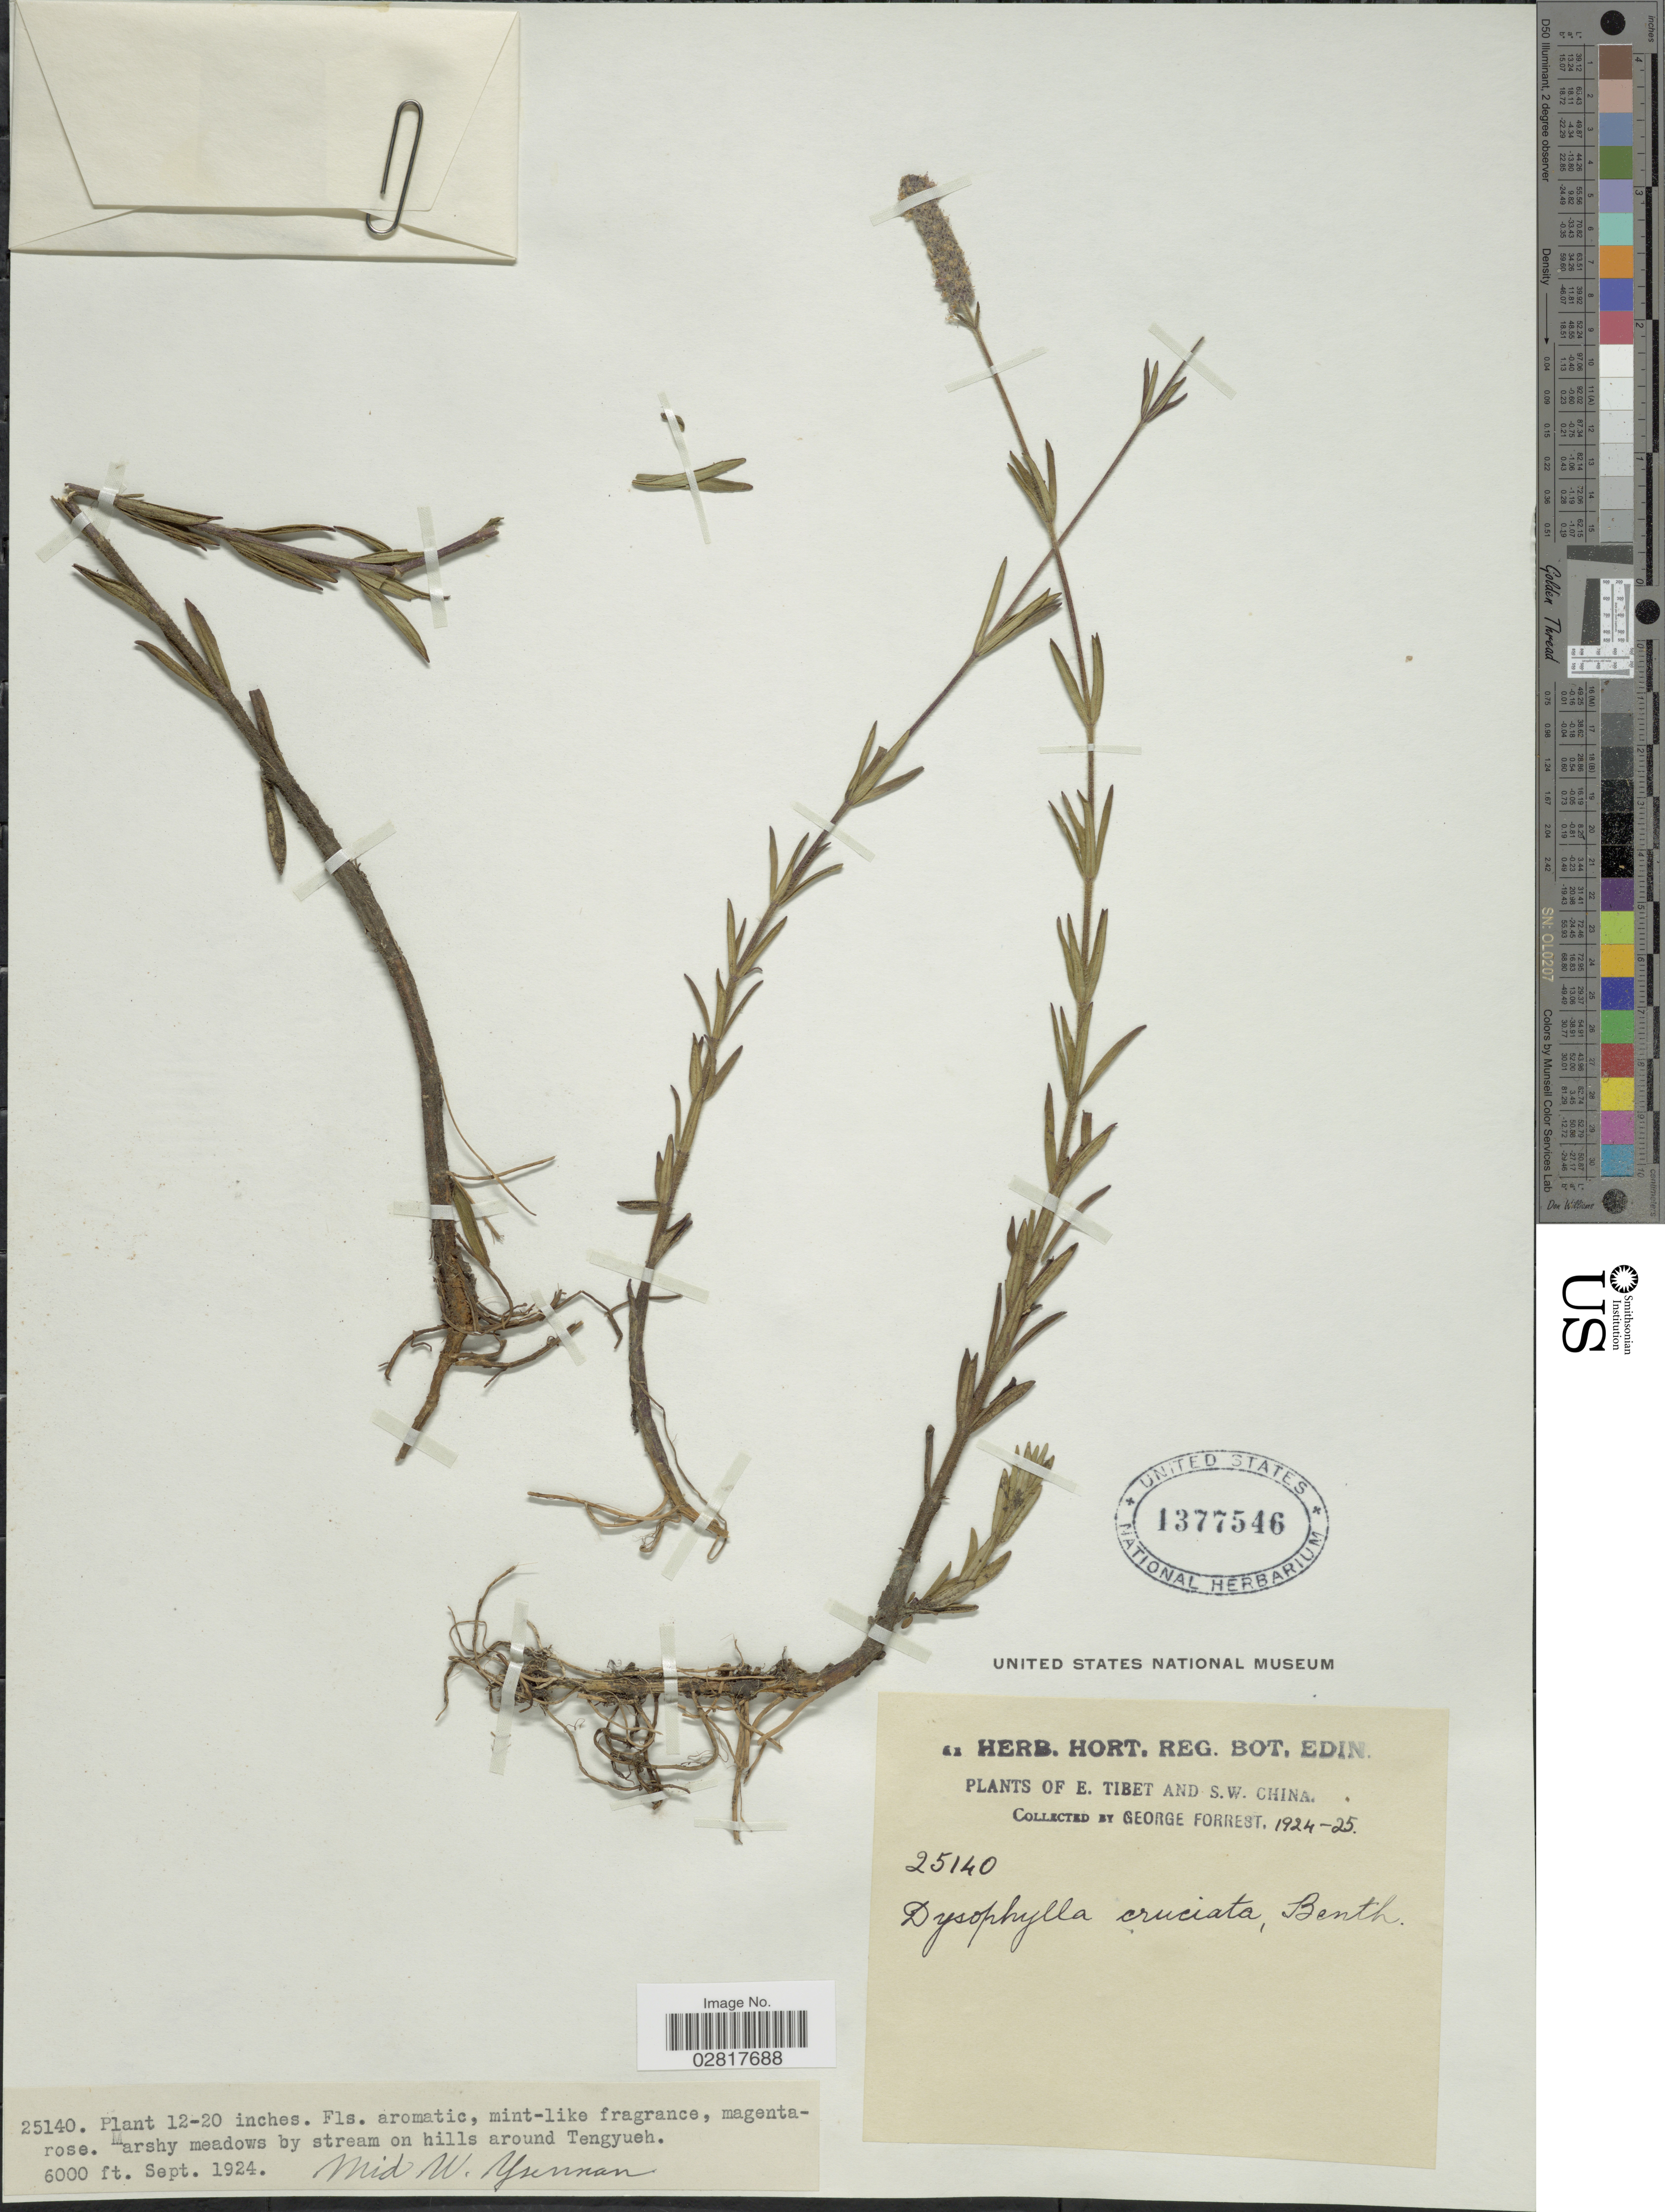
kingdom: Plantae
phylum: Tracheophyta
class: Magnoliopsida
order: Lamiales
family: Lamiaceae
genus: Pogostemon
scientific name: Pogostemon cruciatus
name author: (Benth.) Kuntze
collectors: G. Forrest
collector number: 25140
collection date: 1924-09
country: China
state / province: Yunnan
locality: E. Tibet and S.W. China. [unsure placement] Marshy meadows by stream on hills around Tengyueh. Mid W. Yunnan.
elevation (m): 1829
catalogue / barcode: US 1377546